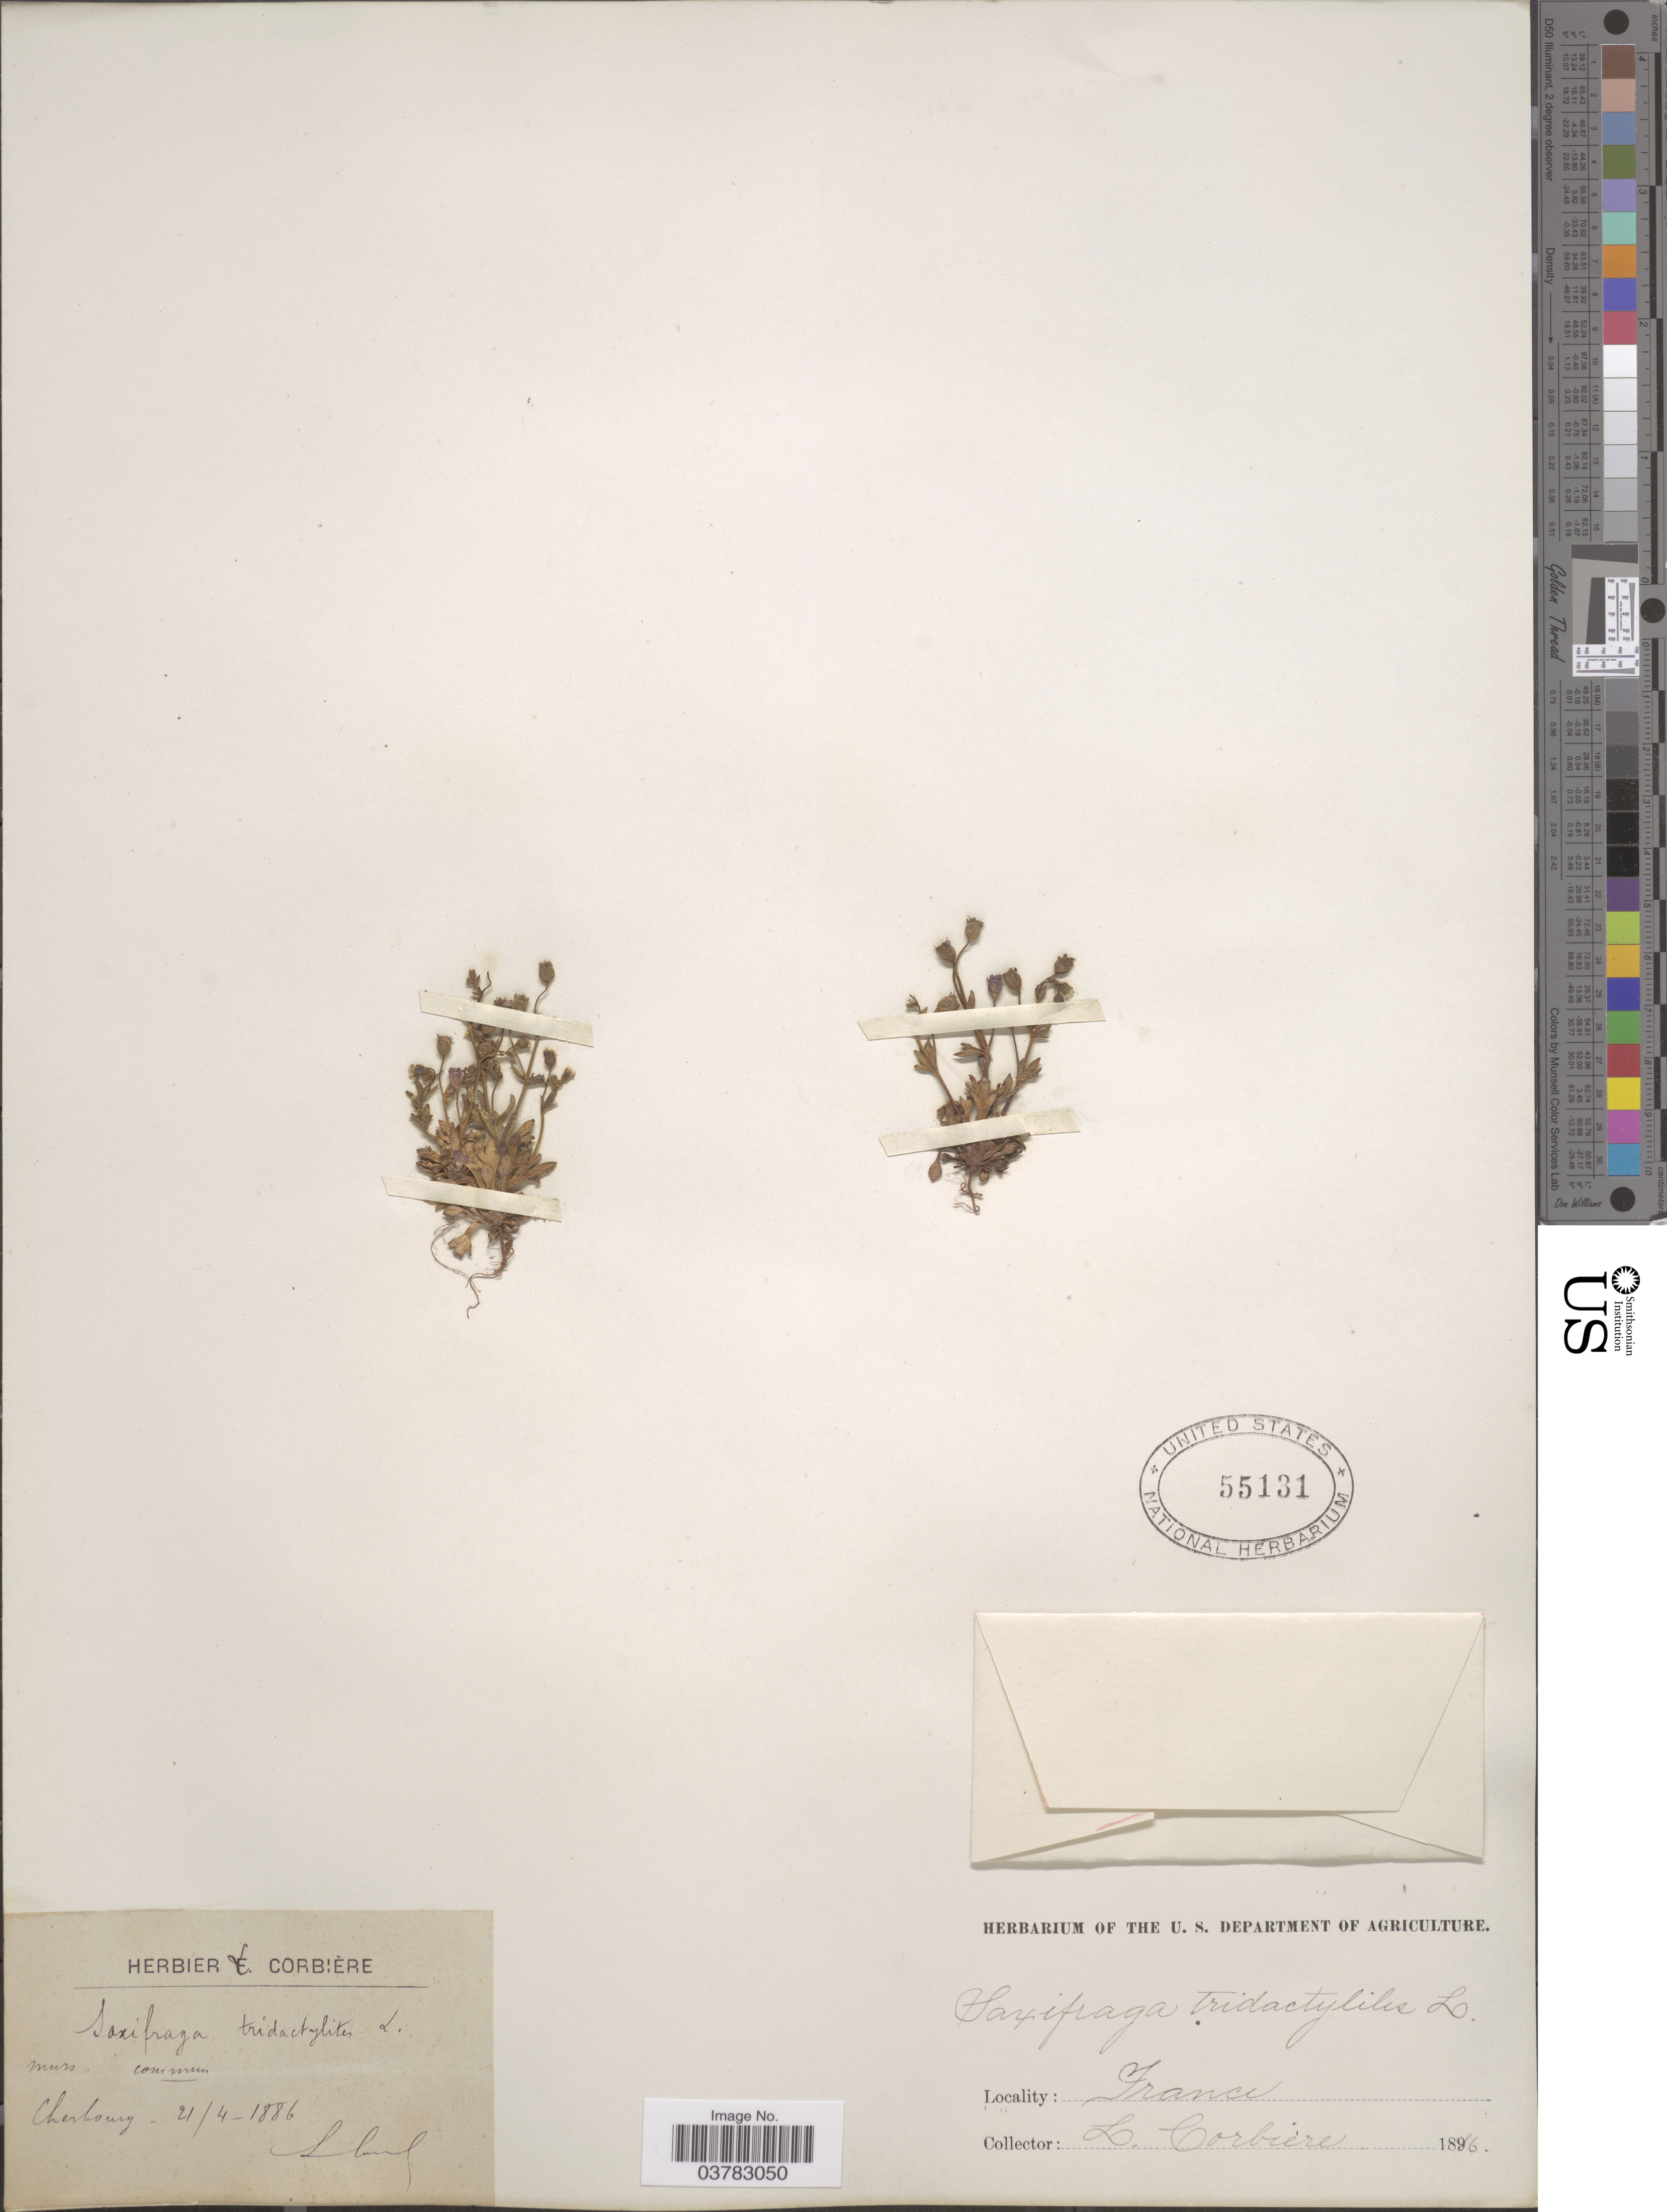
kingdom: Plantae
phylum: Tracheophyta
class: Magnoliopsida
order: Saxifragales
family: Saxifragaceae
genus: Saxifraga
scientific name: Saxifraga tridactylites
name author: L.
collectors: L. Corbière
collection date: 1886-04-21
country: France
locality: Cherboury.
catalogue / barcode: US 55131